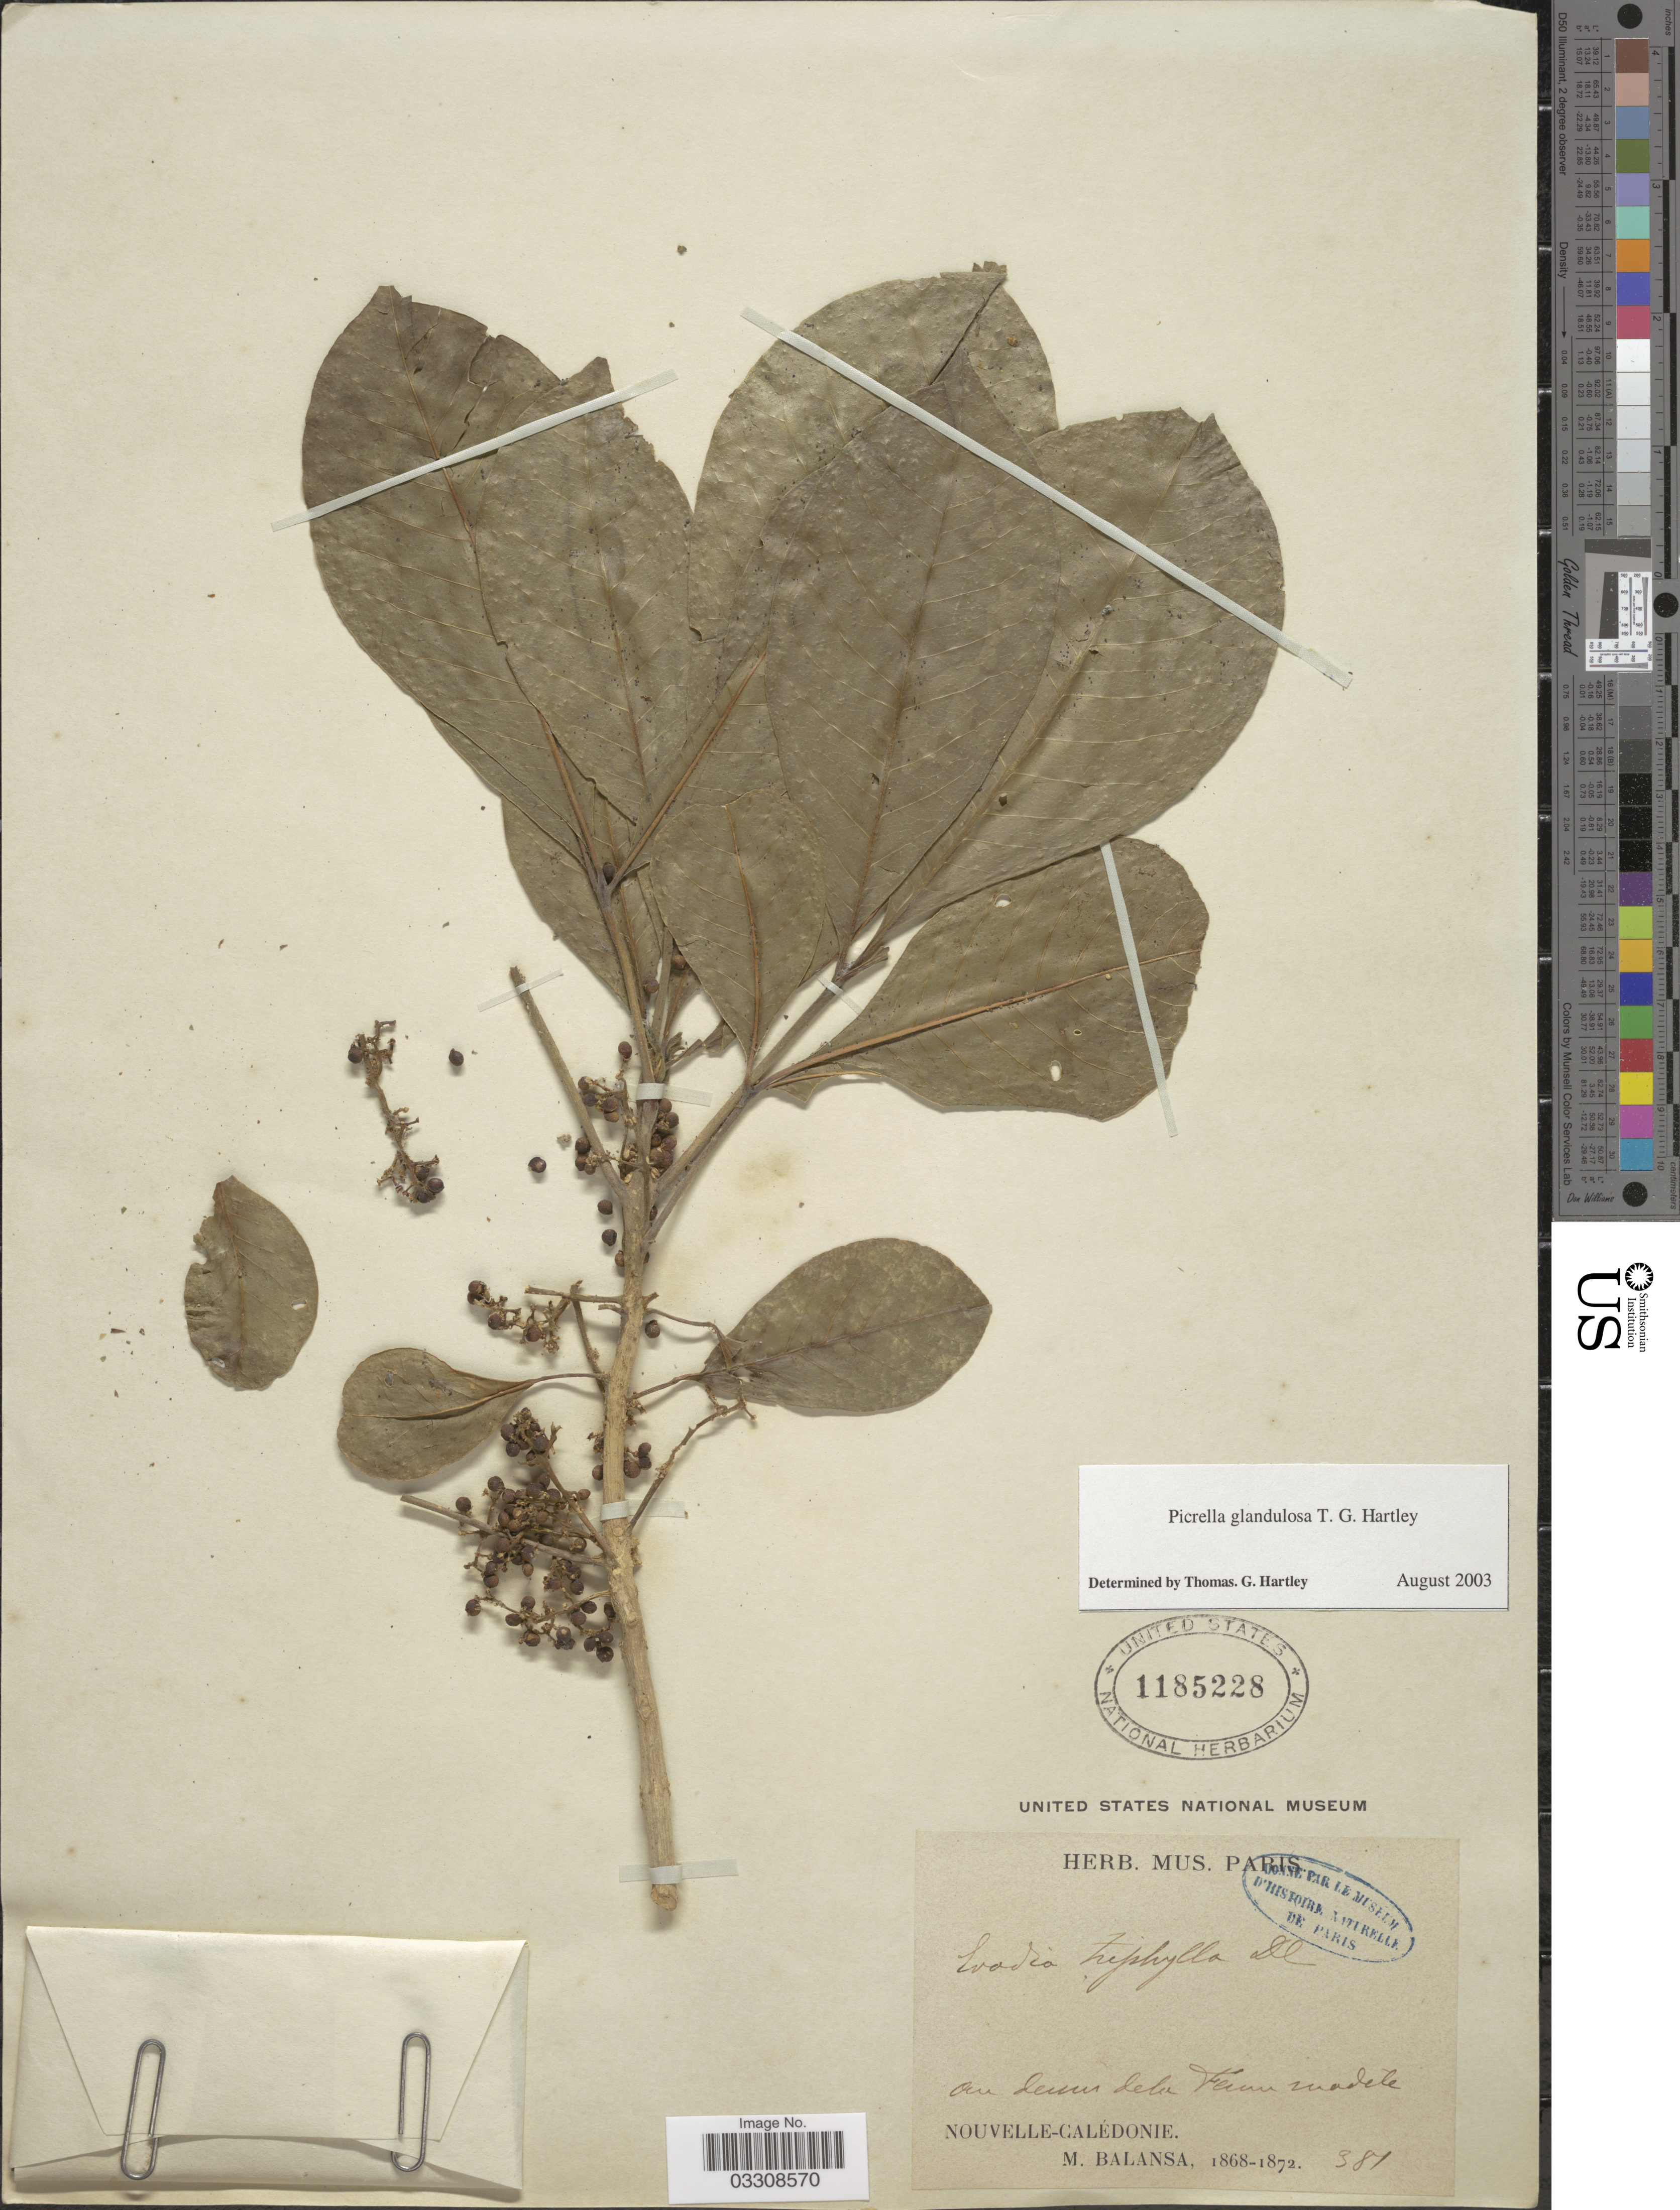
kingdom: Plantae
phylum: Tracheophyta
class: Magnoliopsida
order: Sapindales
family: Rutaceae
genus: Picrella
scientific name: Picrella glandulosa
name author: T.G. Hartley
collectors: B. Balansa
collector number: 381?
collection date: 1868/1872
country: New Caledonia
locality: Au dessus de la ferme modele. Nouvelle Calédonie.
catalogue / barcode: US 1185228